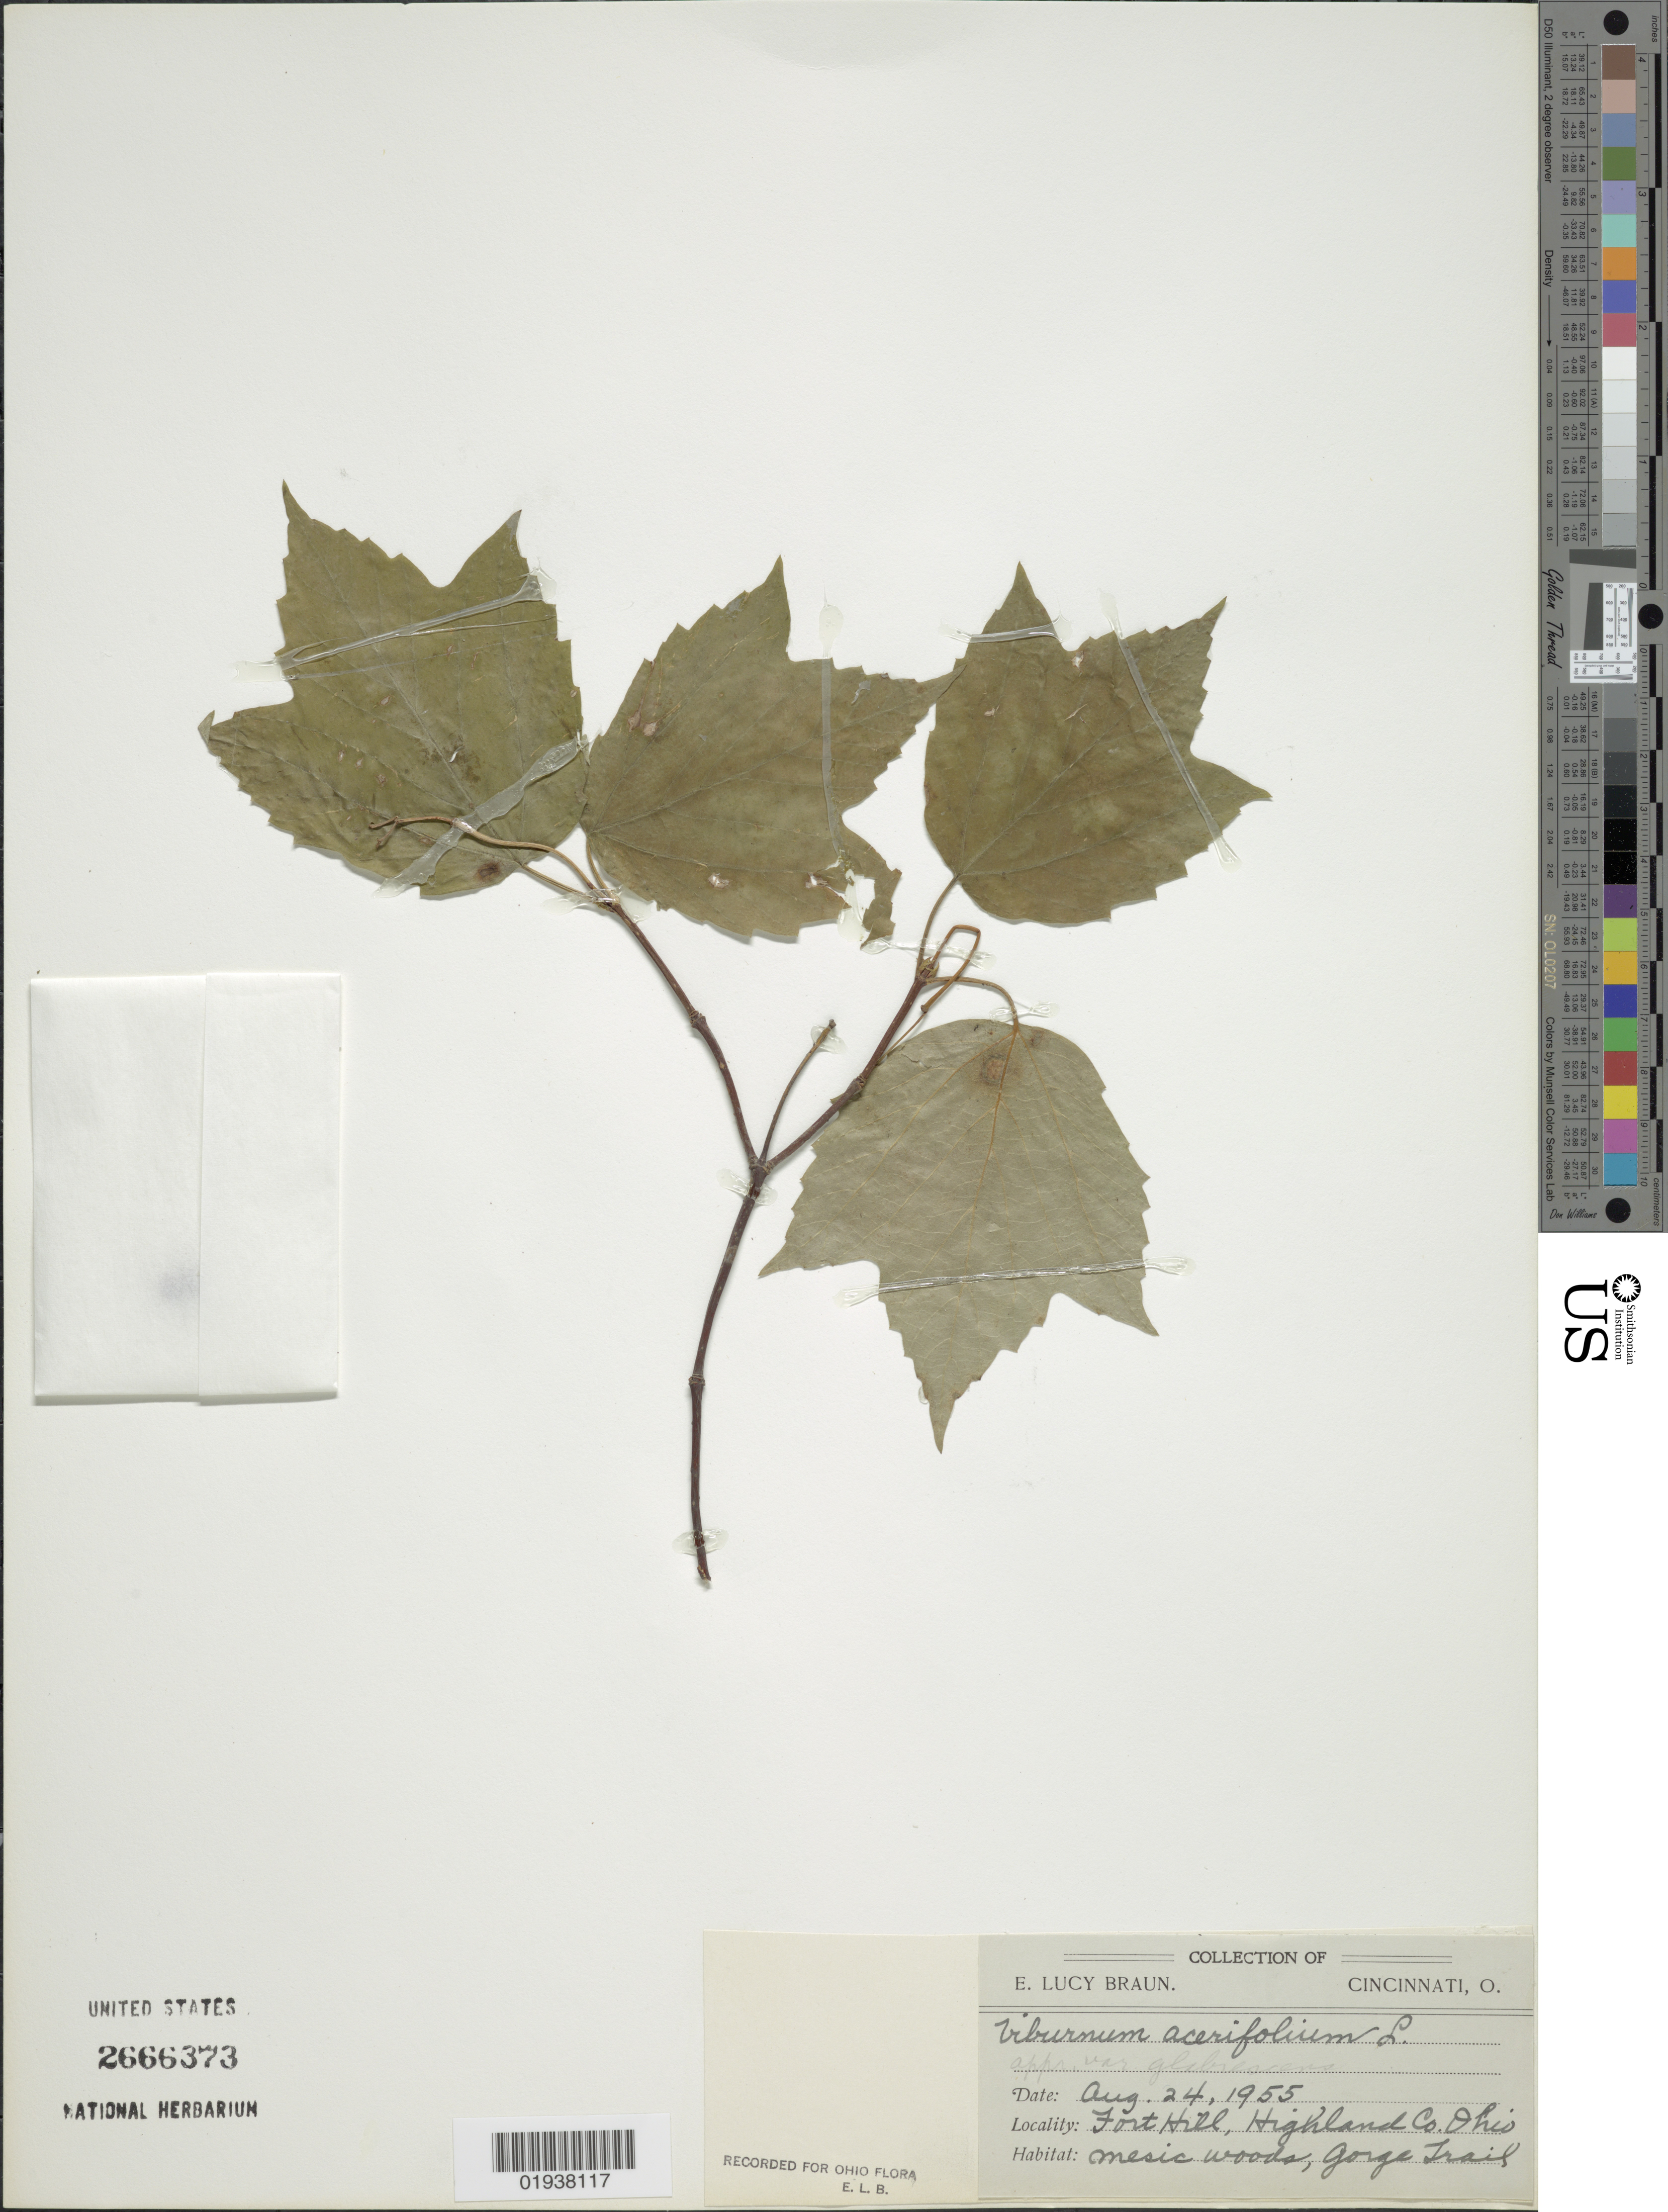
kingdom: Plantae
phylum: Tracheophyta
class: Magnoliopsida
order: Dipsacales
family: Viburnaceae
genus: Viburnum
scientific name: Viburnum acerifolium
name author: L.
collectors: E. L. Braun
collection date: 1955-08-24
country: United States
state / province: Ohio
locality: Forth Hill, Highland Co. Gorge Trail.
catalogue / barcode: US 2666373